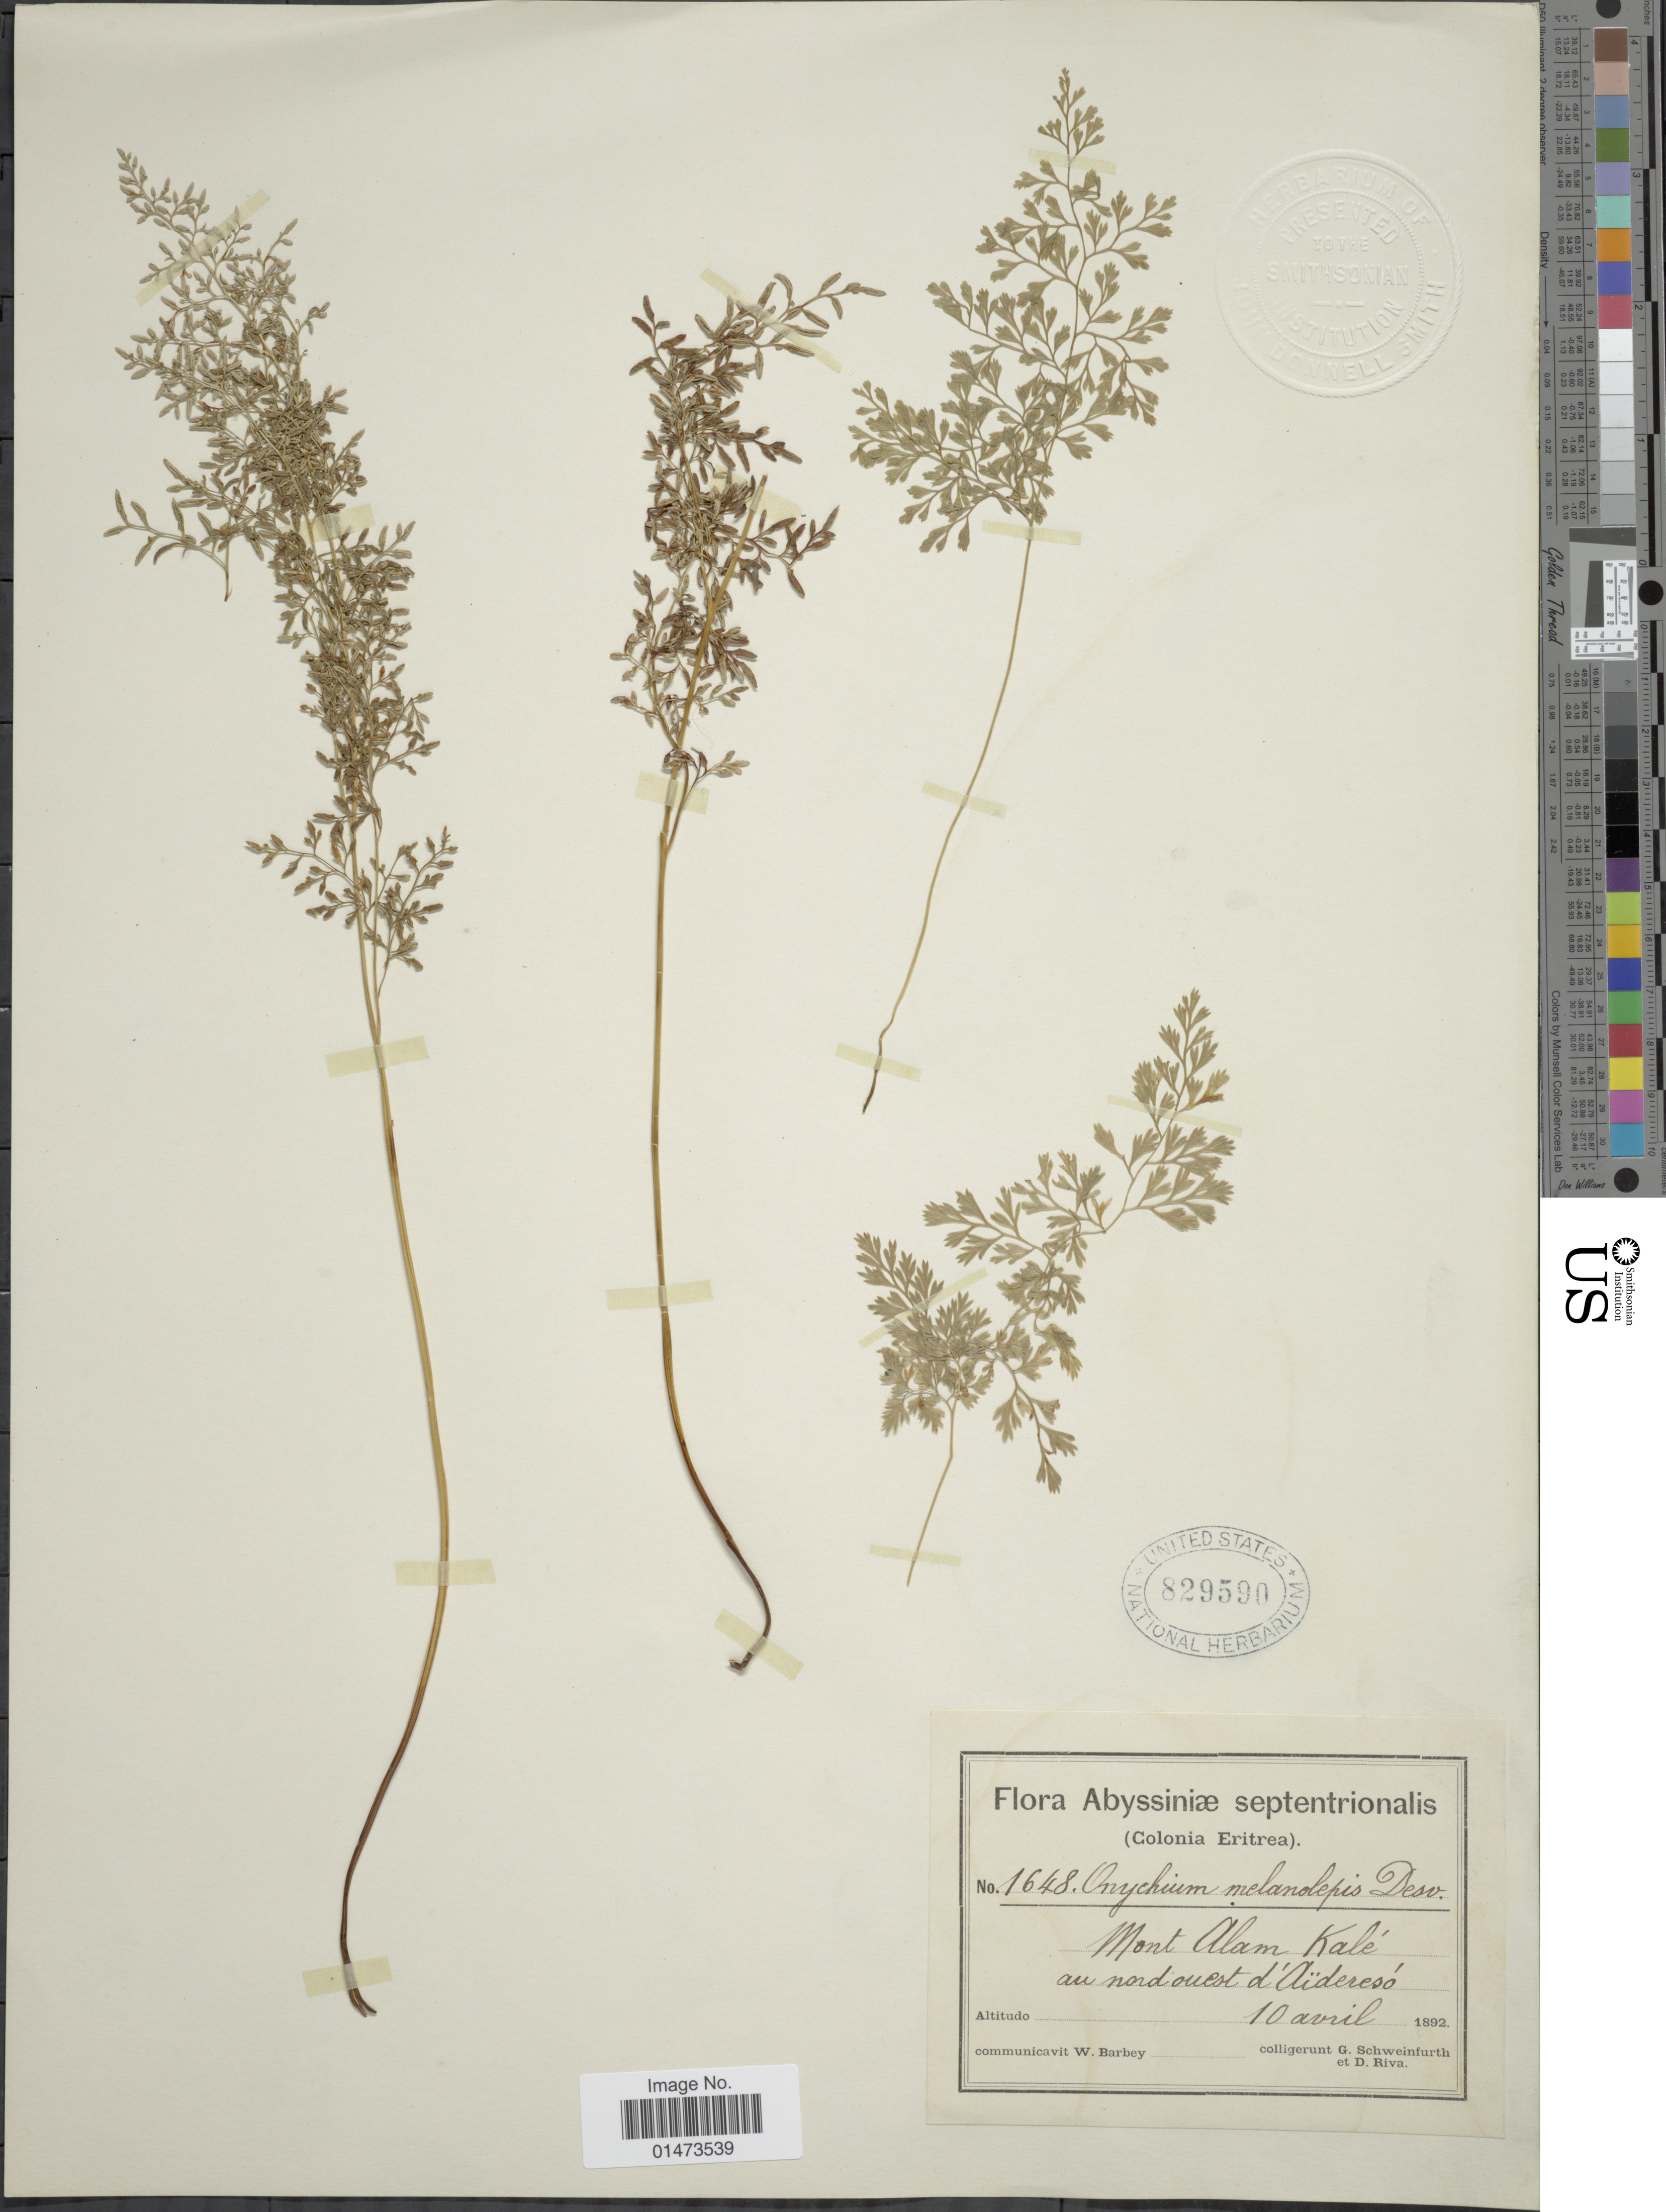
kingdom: Plantae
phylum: Tracheophyta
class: Polypodiopsida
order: Polypodiales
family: Pteridaceae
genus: Onychium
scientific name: Onychium divaricatum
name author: (Poir.) Alston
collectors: G. A. Schweinfurth (herbarium) & D. Riva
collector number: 1648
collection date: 1892-04-10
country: Eritrea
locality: Flora Abyssiniæ septentrionalis (Colonia Eritrea), Mont Alam Kalé au nord ouest d'Aoderesó.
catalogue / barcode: US 829590